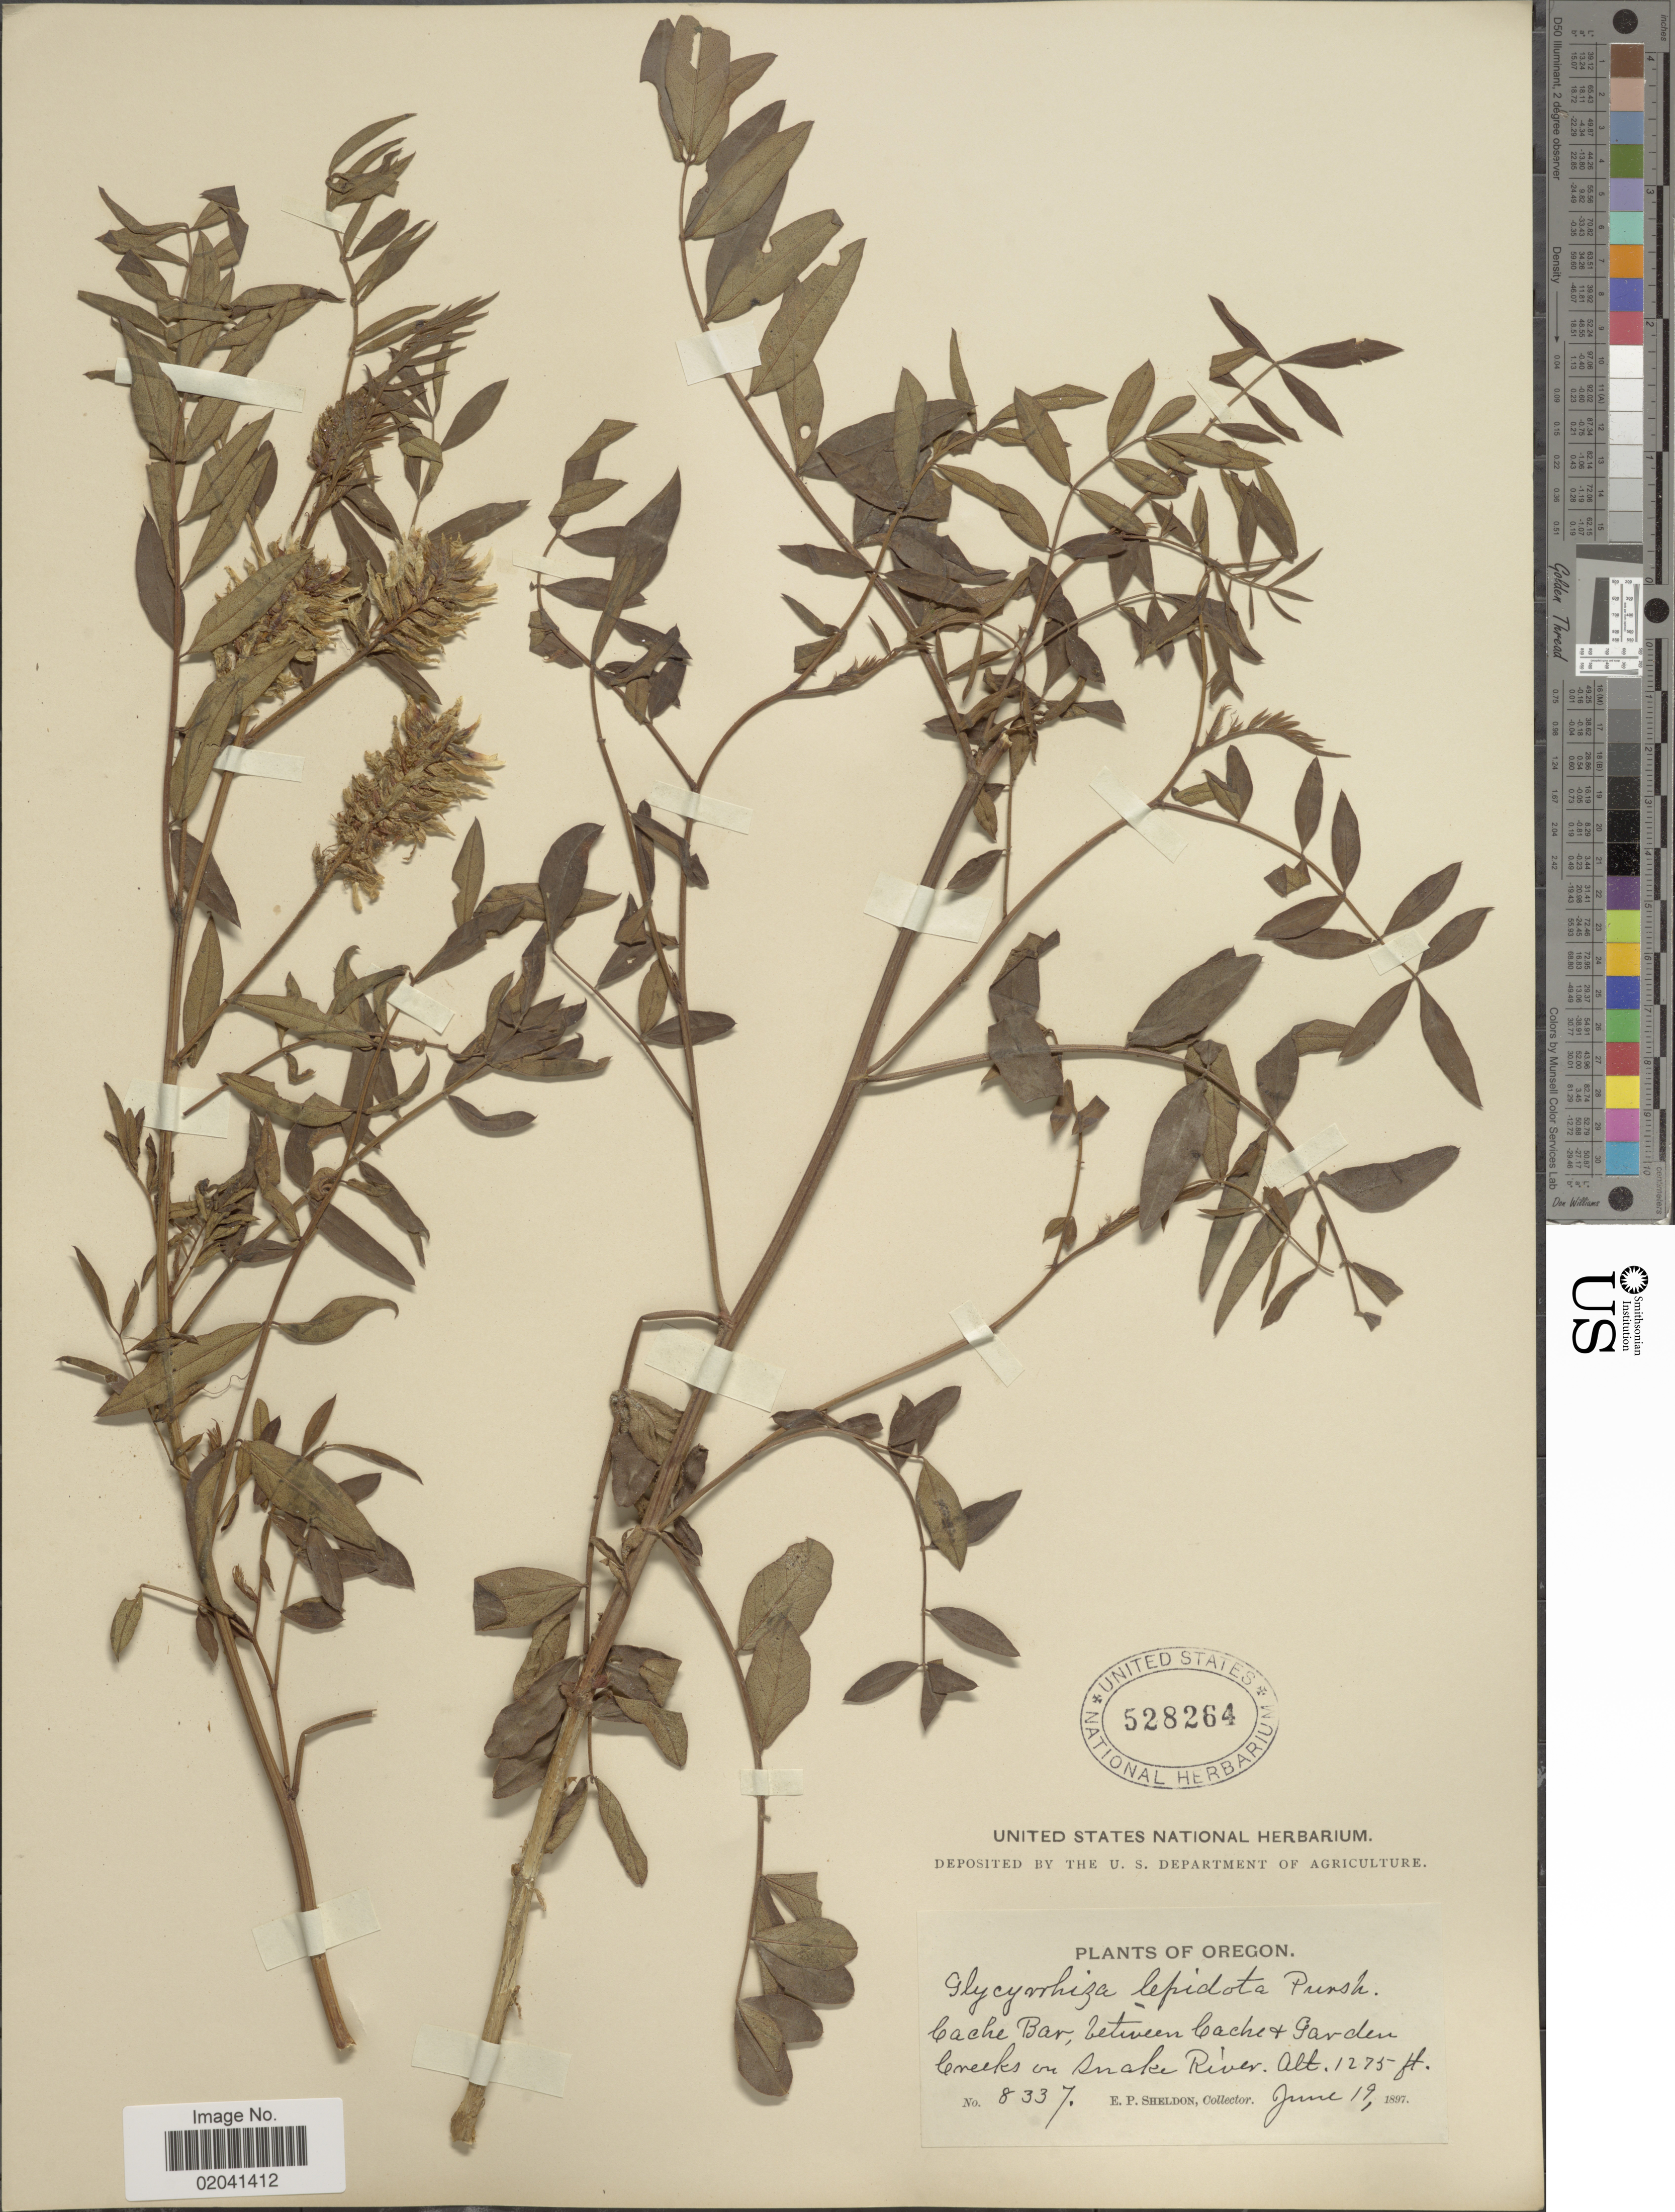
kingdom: Plantae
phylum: Tracheophyta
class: Magnoliopsida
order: Fabales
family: Fabaceae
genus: Glycyrrhiza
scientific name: Glycyrrhiza lepidota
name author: Pursh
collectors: E. P. Sheldon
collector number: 8337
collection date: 1897-06-19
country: United States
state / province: Oregon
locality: Cache Bar, between Cache & Garden Creeks on Snake River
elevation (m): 389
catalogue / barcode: US 528264